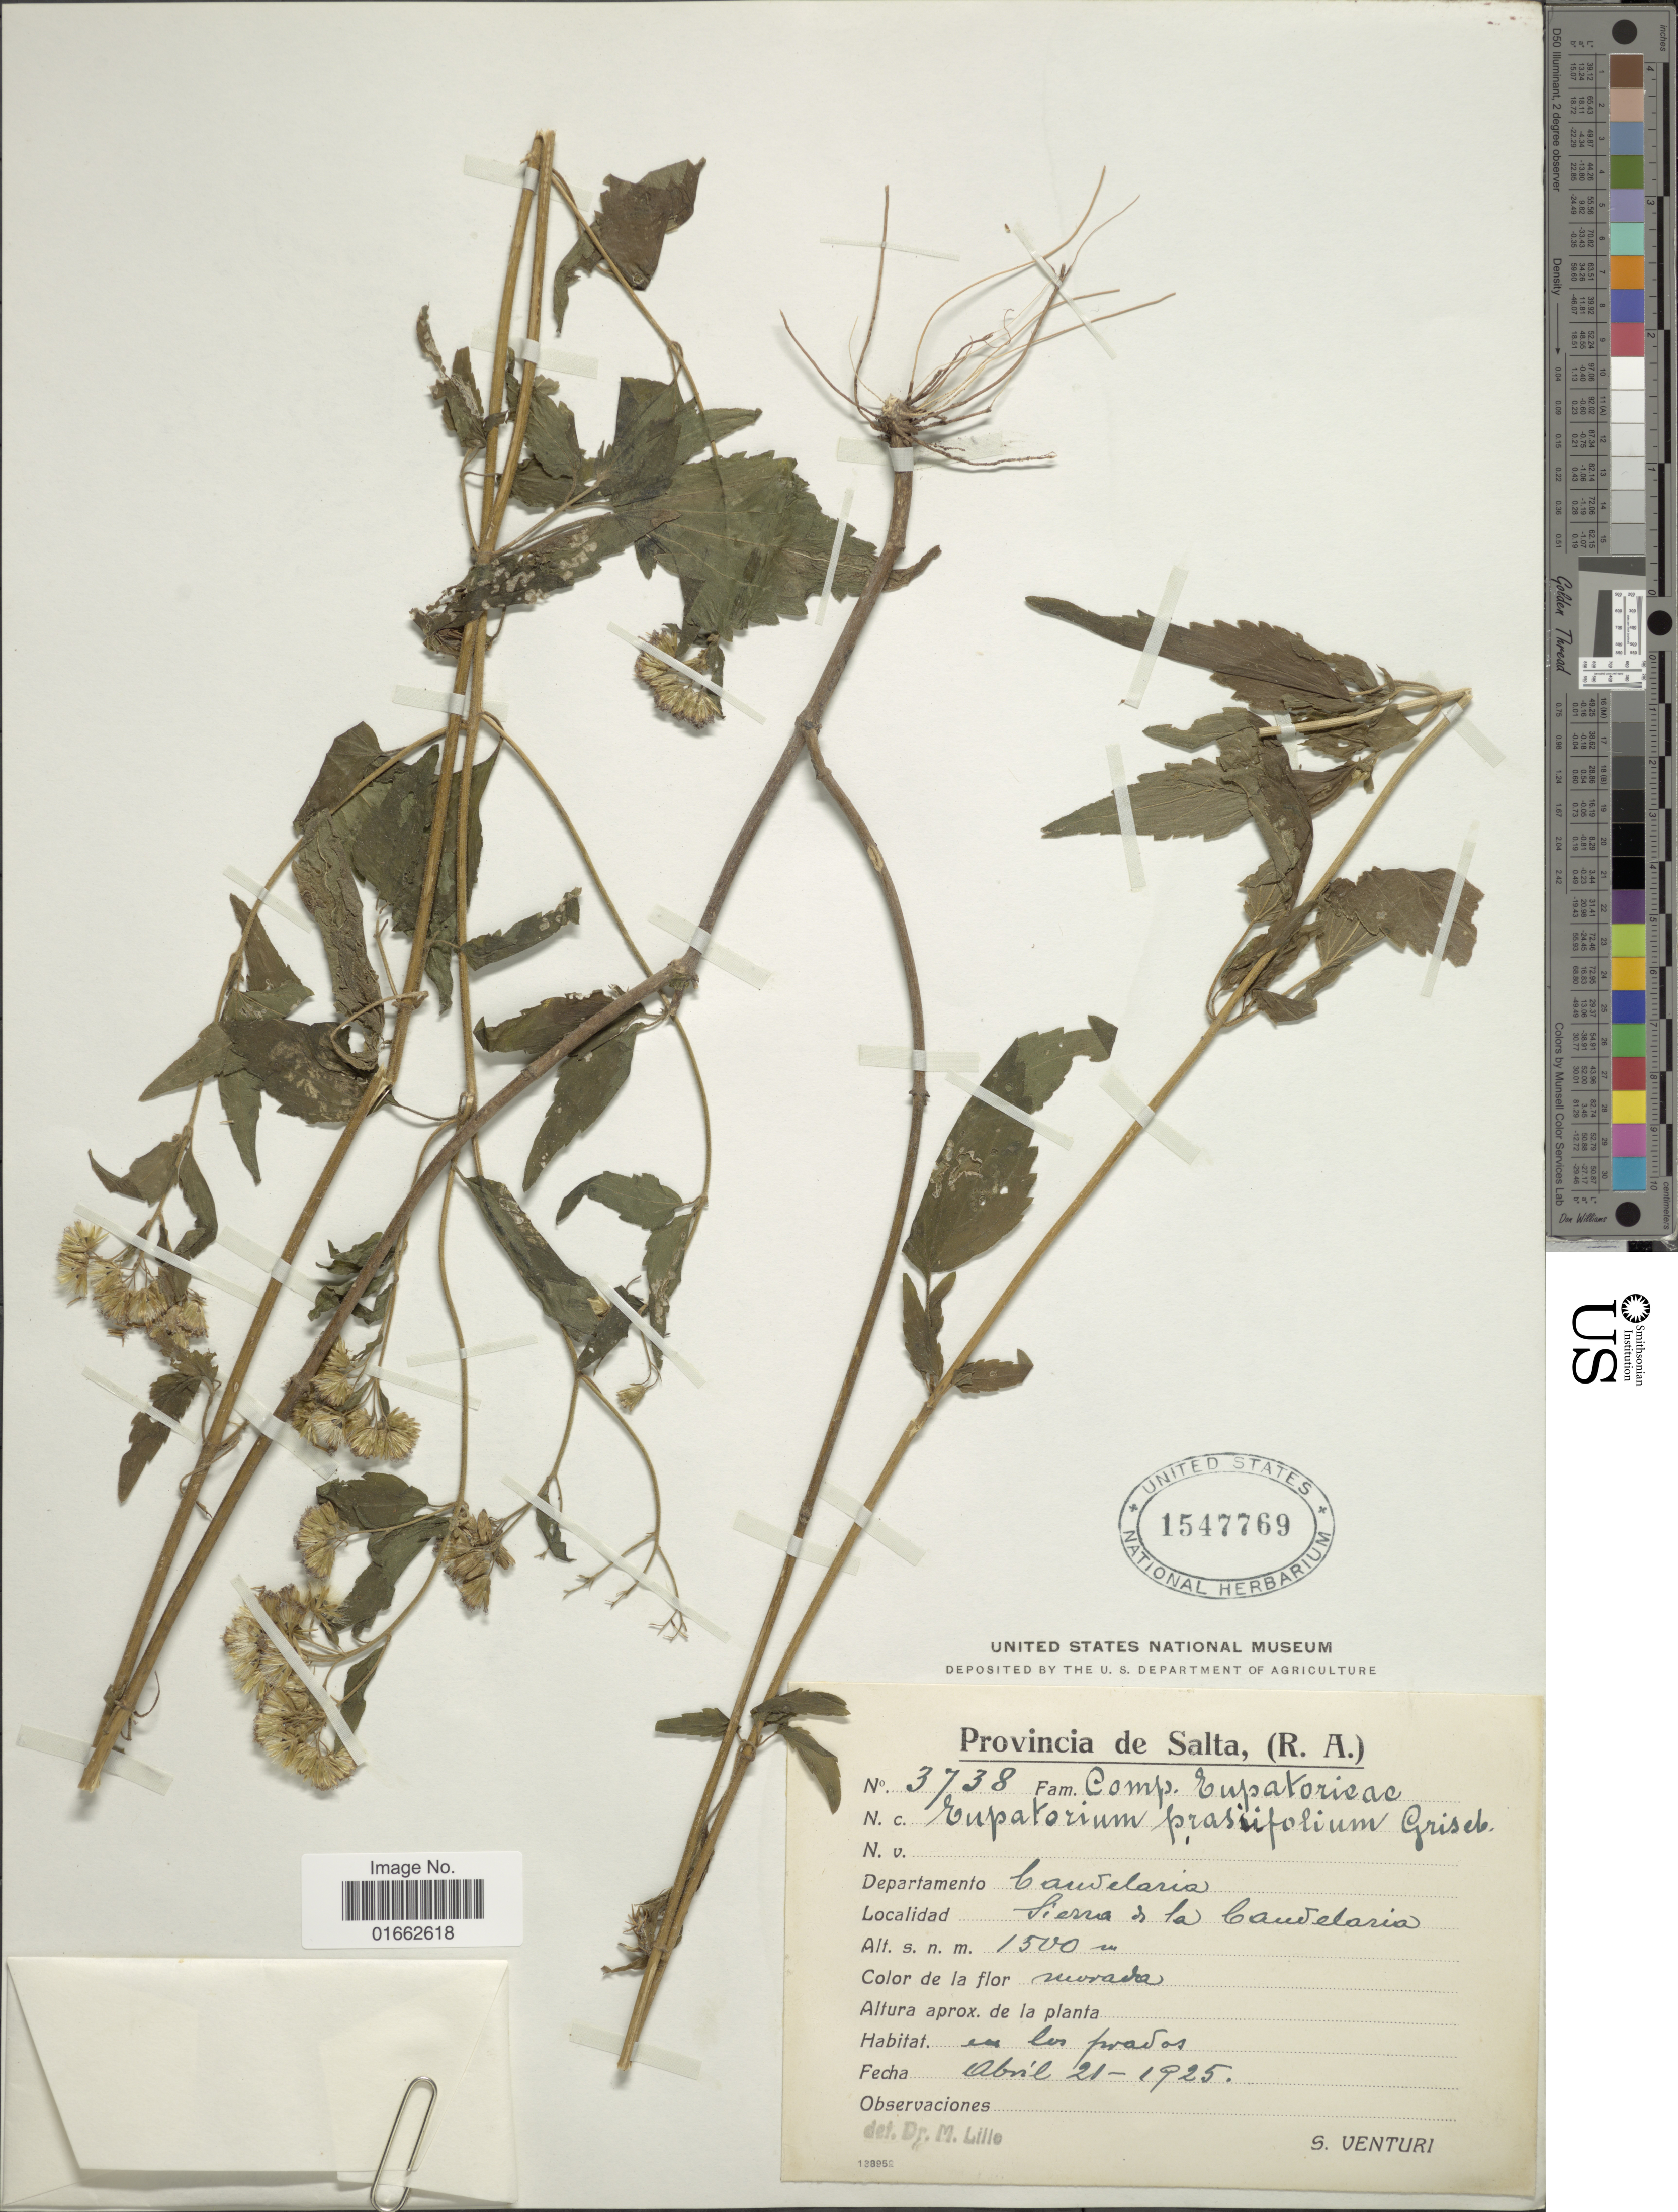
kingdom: Plantae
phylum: Tracheophyta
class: Magnoliopsida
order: Asterales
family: Asteraceae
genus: Fleischmannia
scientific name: Fleischmannia prasiifolia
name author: (Griseb.) R.M. King & H. Rob.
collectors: S. Venturi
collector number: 3738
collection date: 1925-04-21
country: Argentina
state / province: Salta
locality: (R.A.), Departamento Candelaria, Sierra de la Candelaria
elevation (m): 1500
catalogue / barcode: US 1547769